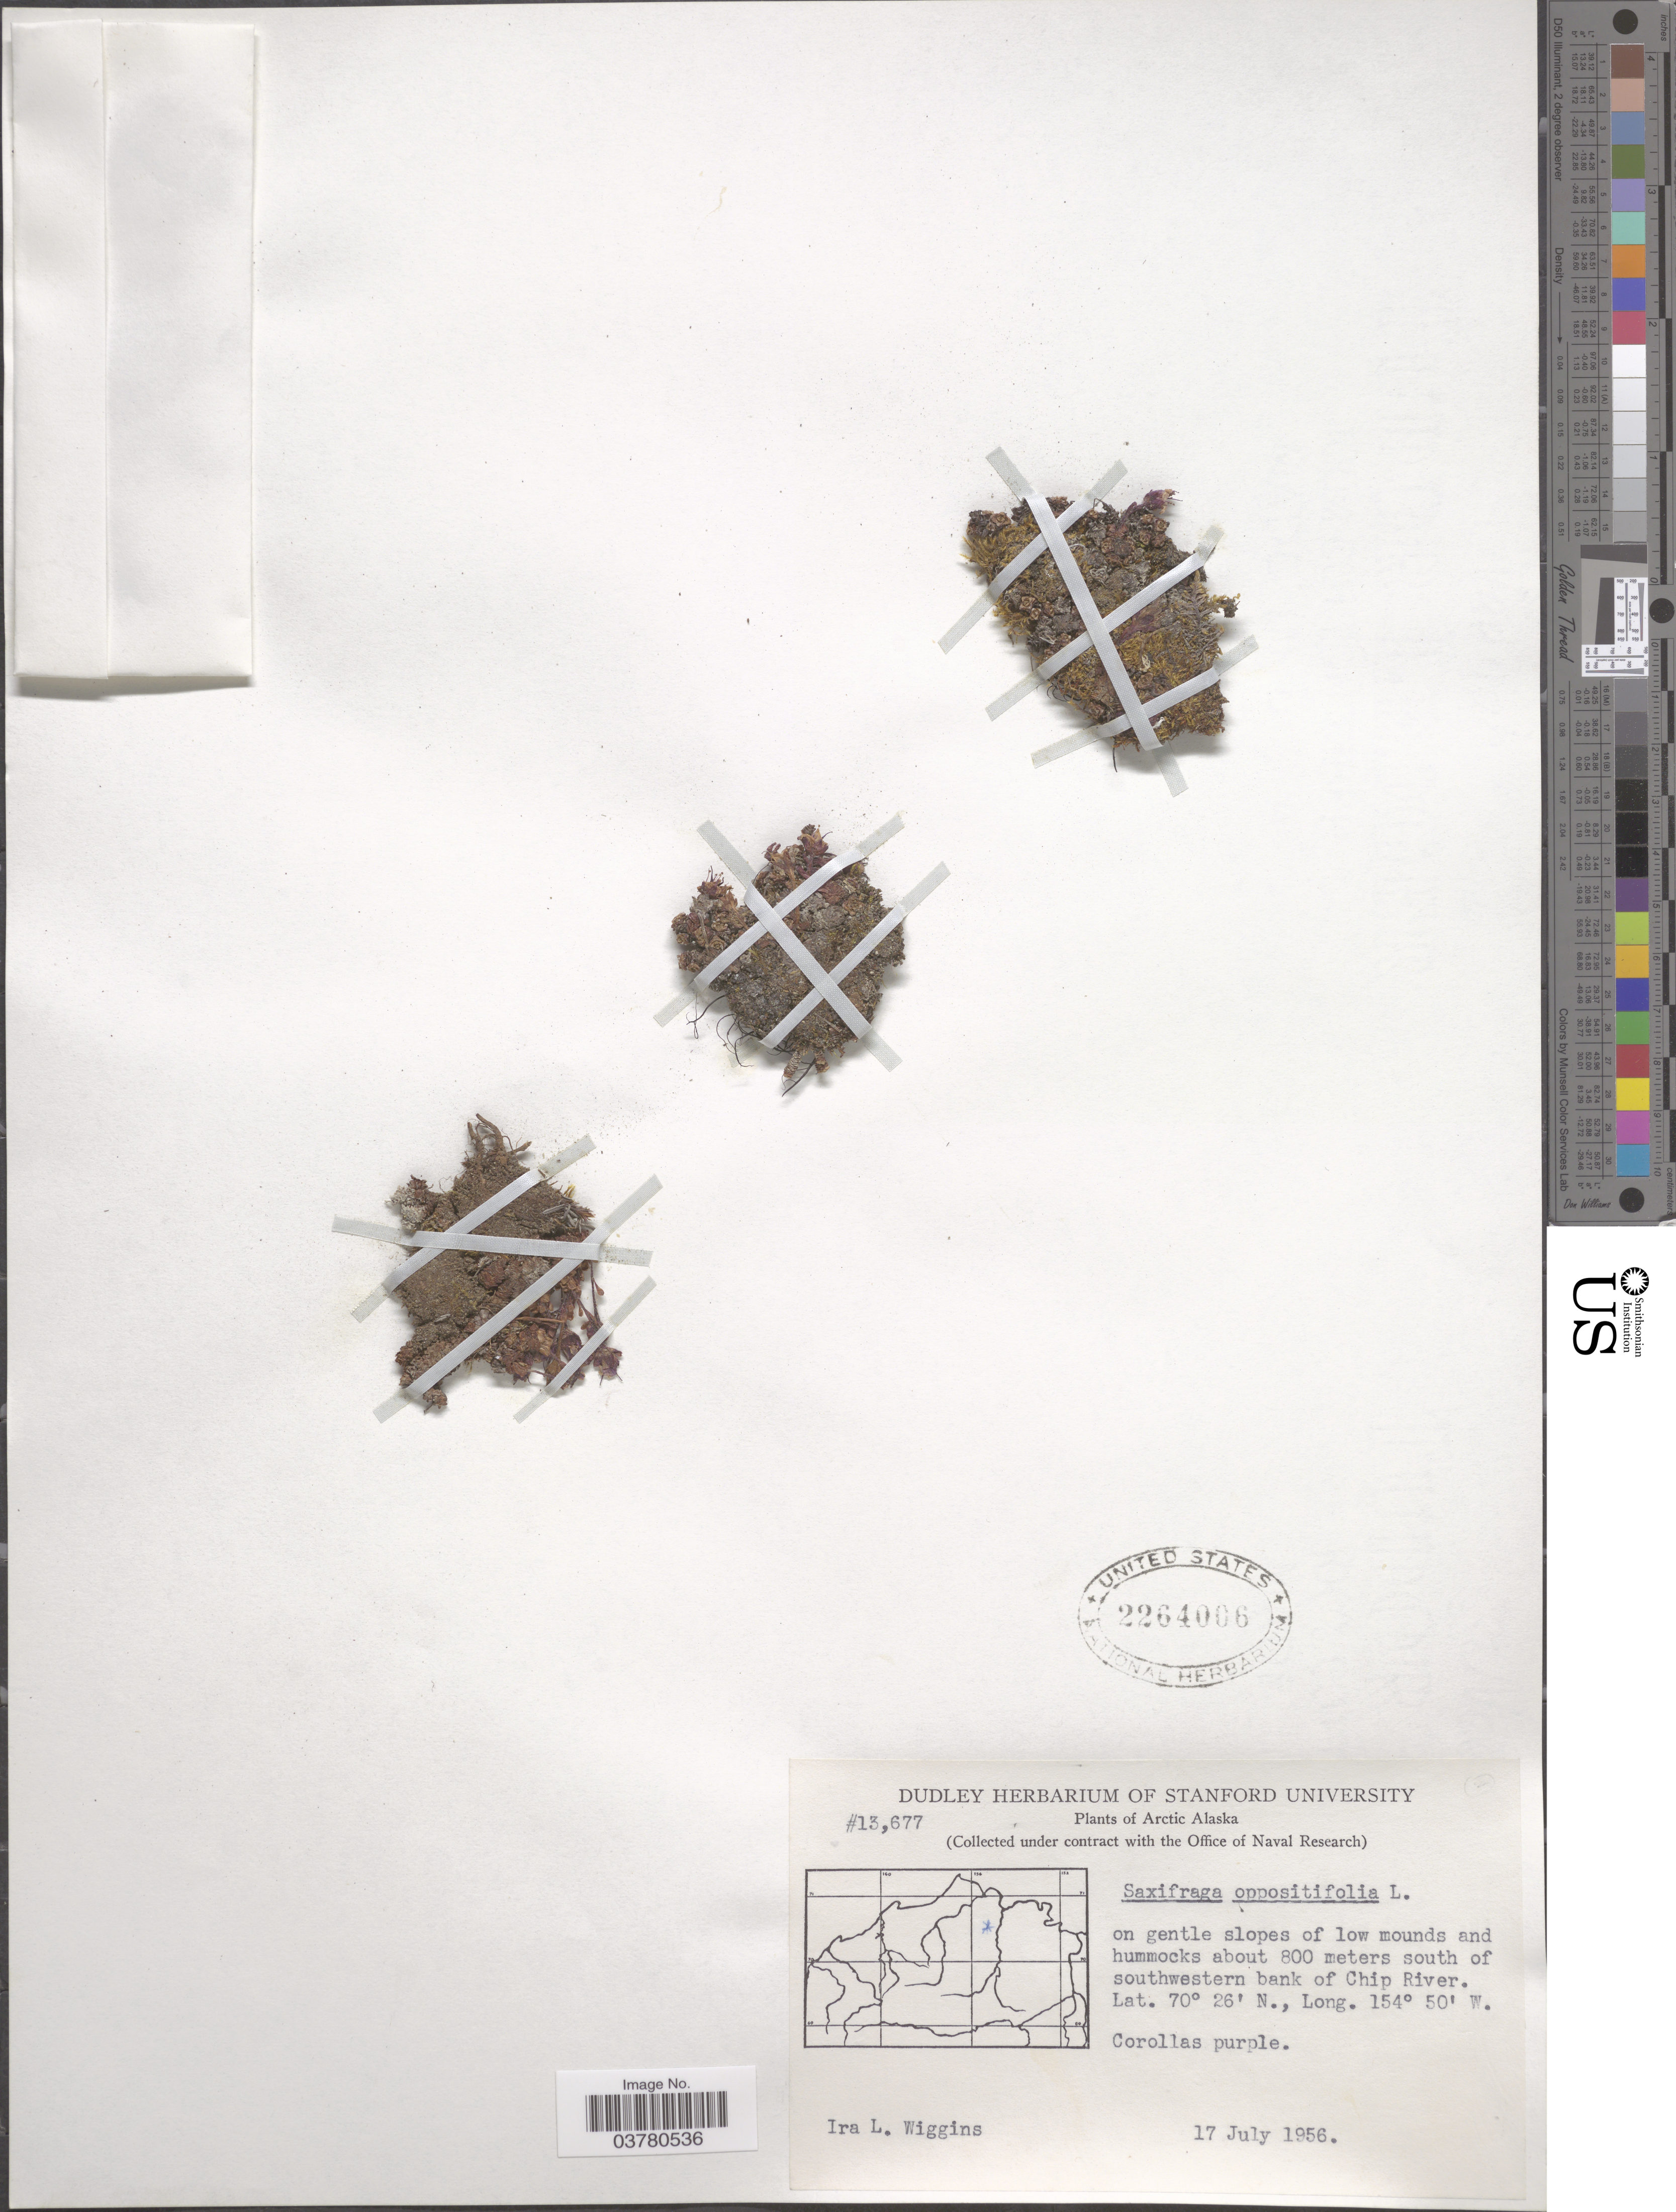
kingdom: Plantae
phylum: Tracheophyta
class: Magnoliopsida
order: Saxifragales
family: Saxifragaceae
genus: Saxifraga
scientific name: Saxifraga oppositifolia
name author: L.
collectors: I. L. Wiggins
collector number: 13677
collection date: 1956-07-17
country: United States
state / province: Alaska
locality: Arctic Alaska. About 800 meters south of southwestern bank of Chip River.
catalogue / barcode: US 2264006